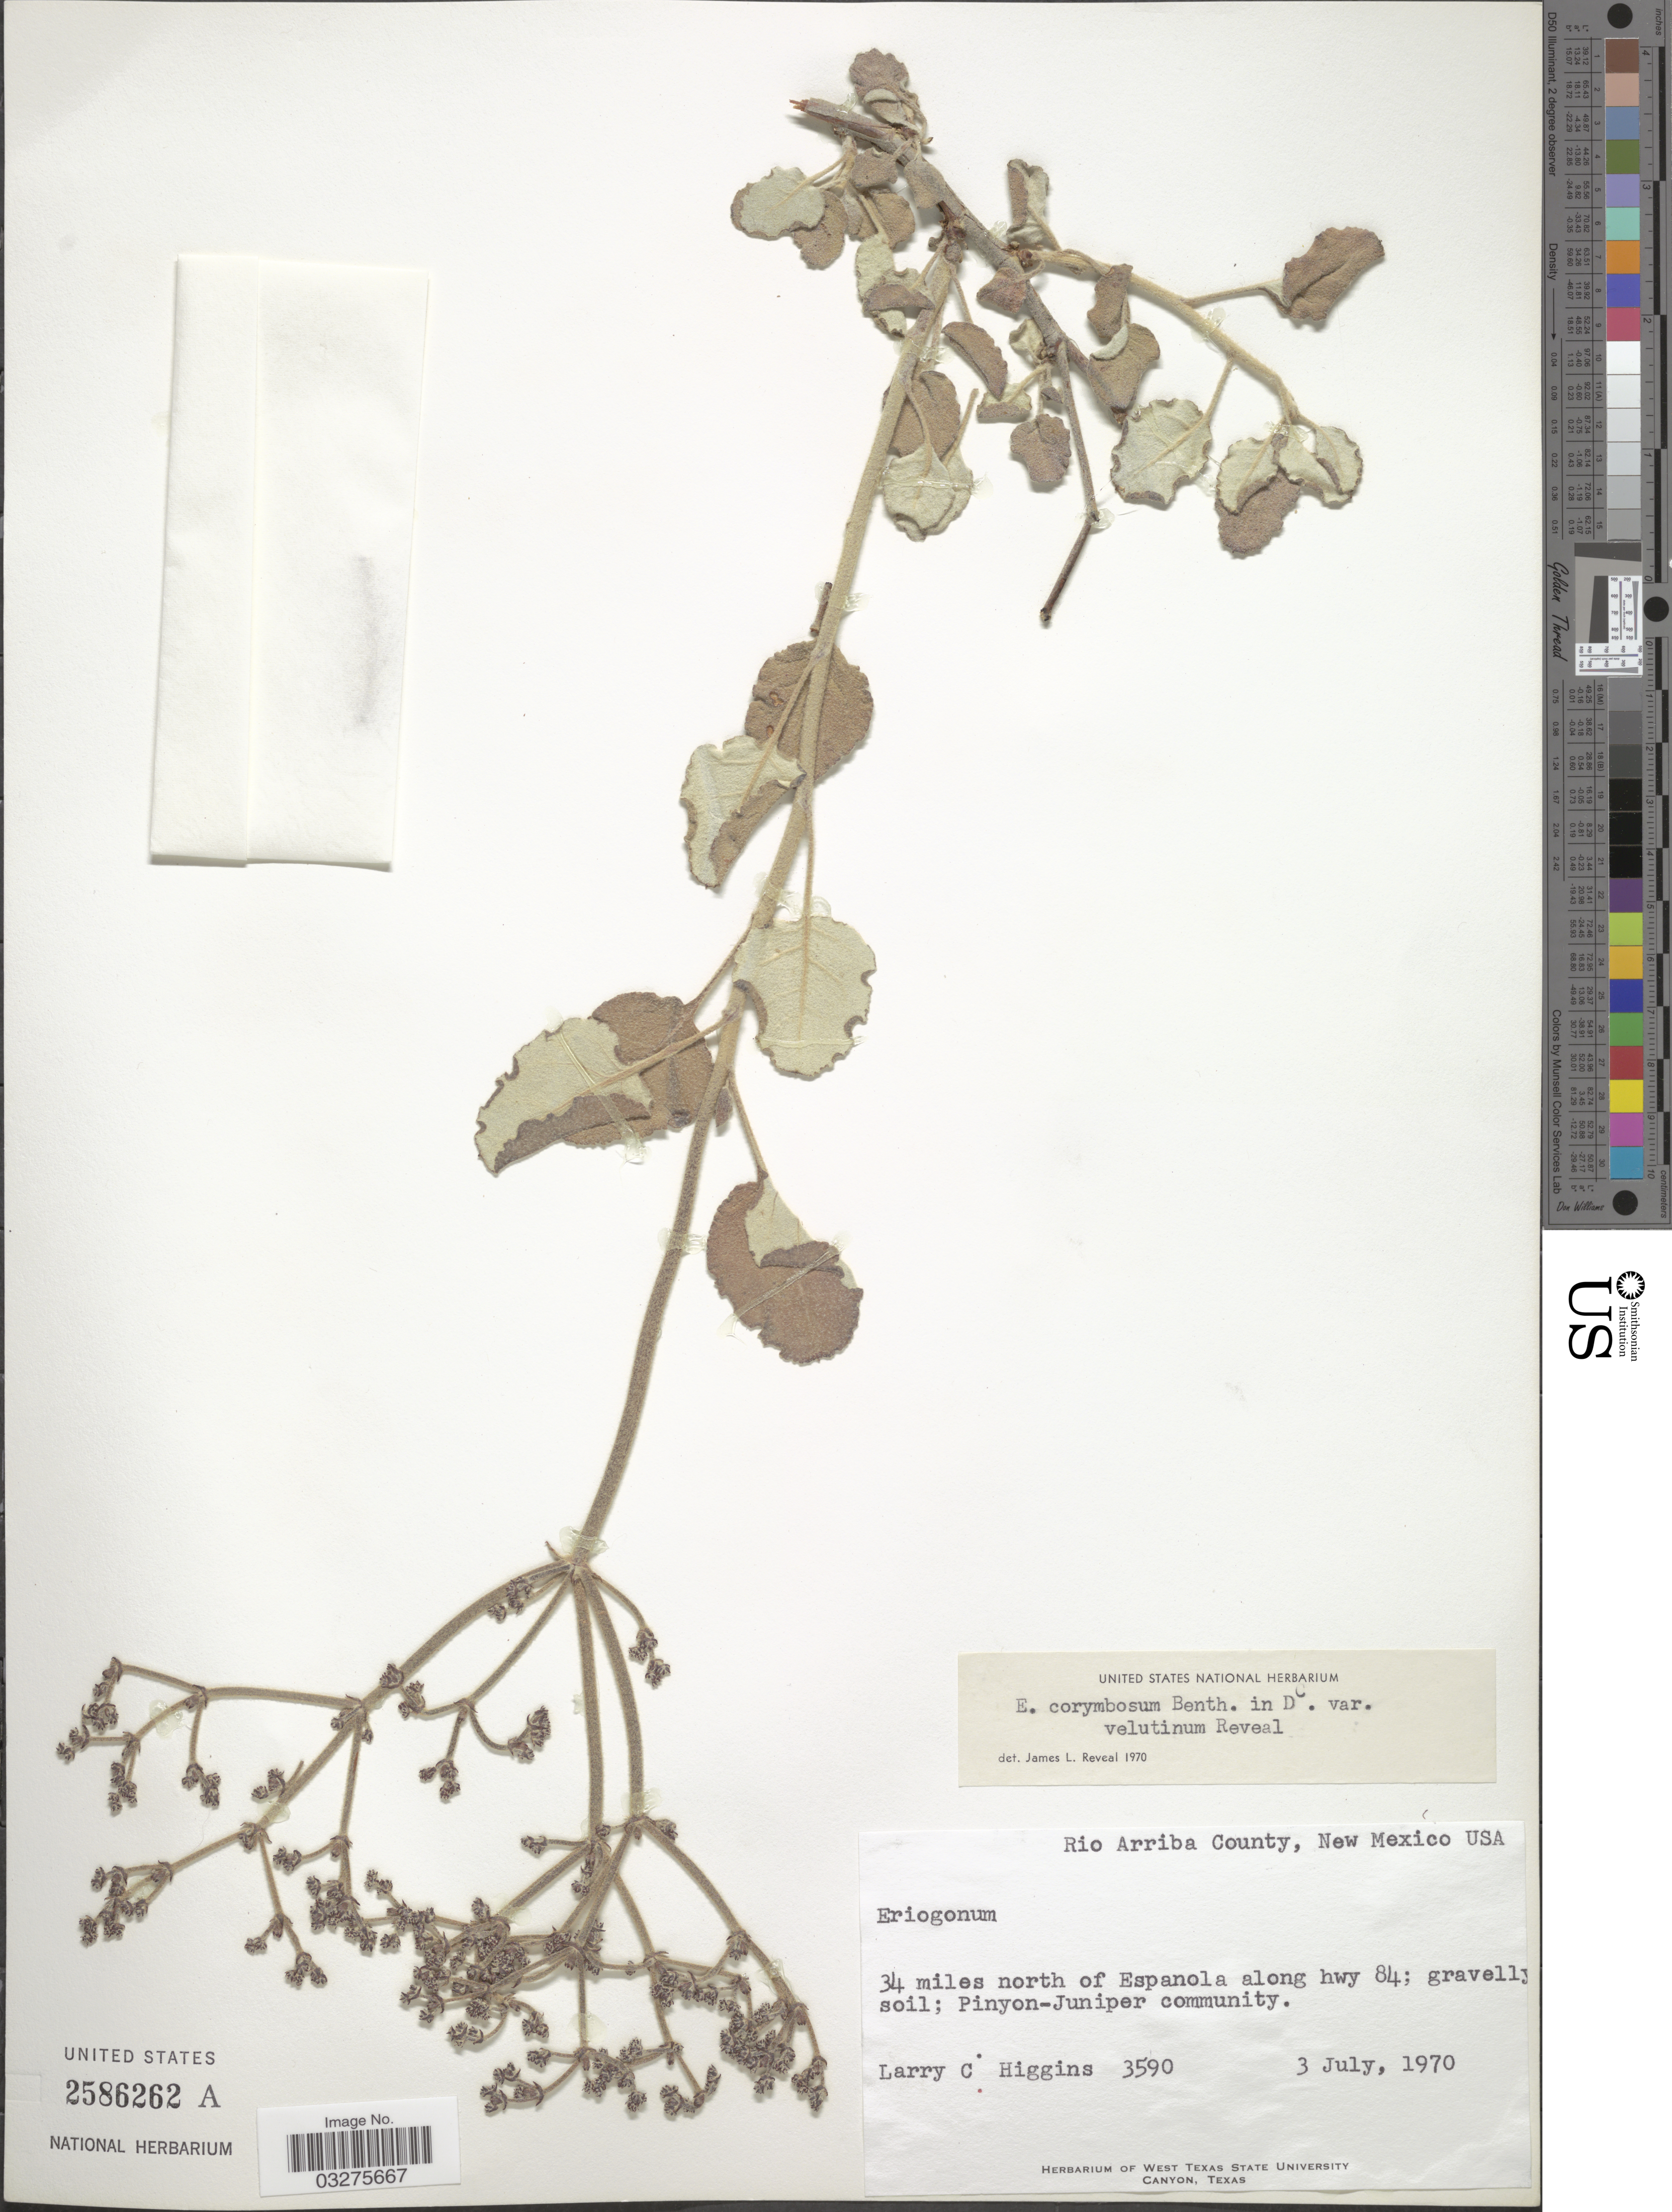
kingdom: Plantae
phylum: Tracheophyta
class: Magnoliopsida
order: Caryophyllales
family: Polygonaceae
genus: Eriogonum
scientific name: Eriogonum corymbosum var. velutinum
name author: Reveal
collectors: L. Higgins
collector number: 3590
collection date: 1970-07-03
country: United States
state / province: New Mexico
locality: Rio Arriba County. 34 miles north of Espanola along hwy 84.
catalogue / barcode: US 2586262A